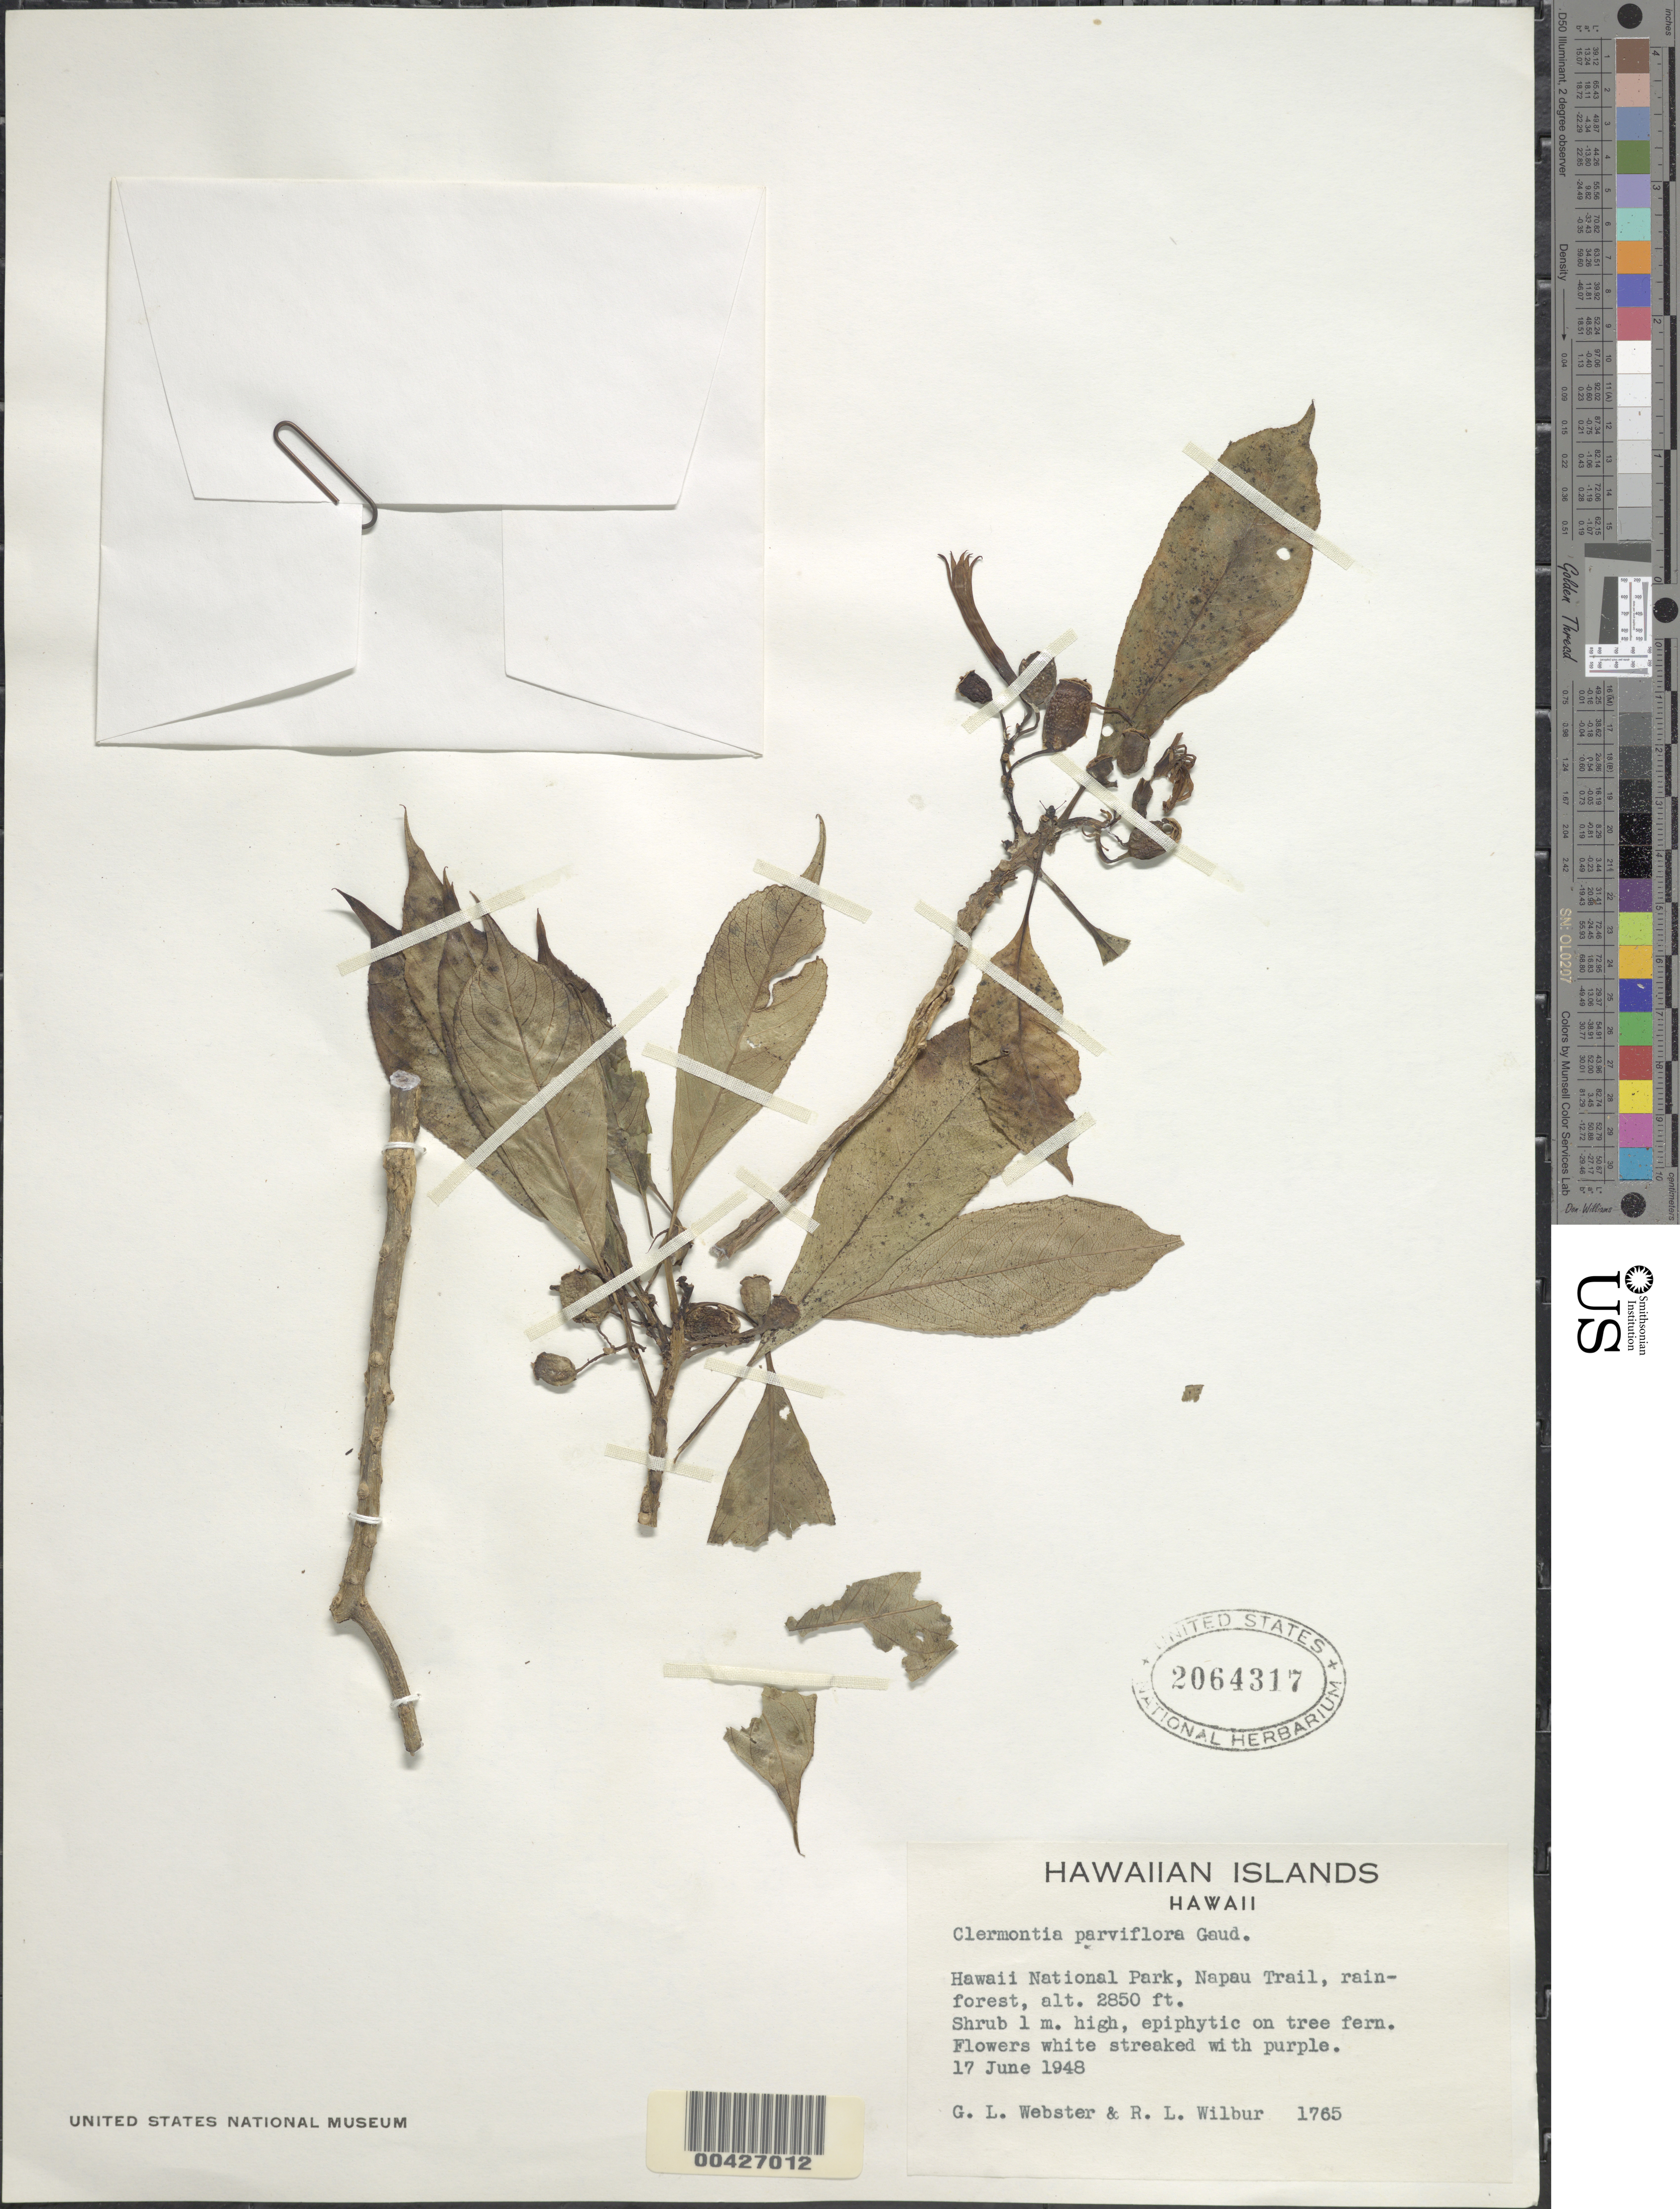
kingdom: Plantae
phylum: Tracheophyta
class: Magnoliopsida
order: Asterales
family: Campanulaceae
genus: Clermontia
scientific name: Clermontia parviflora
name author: Gaudich. ex A. Gray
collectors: G. L. Webster & R. L. Wilbur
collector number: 1765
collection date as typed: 17 Jun 1948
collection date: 1948-06-17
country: United States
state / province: Hawaii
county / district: Hawaii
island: Hawaii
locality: Hawaii National Park, Napau Trail, rainforest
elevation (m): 869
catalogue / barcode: US 2064317